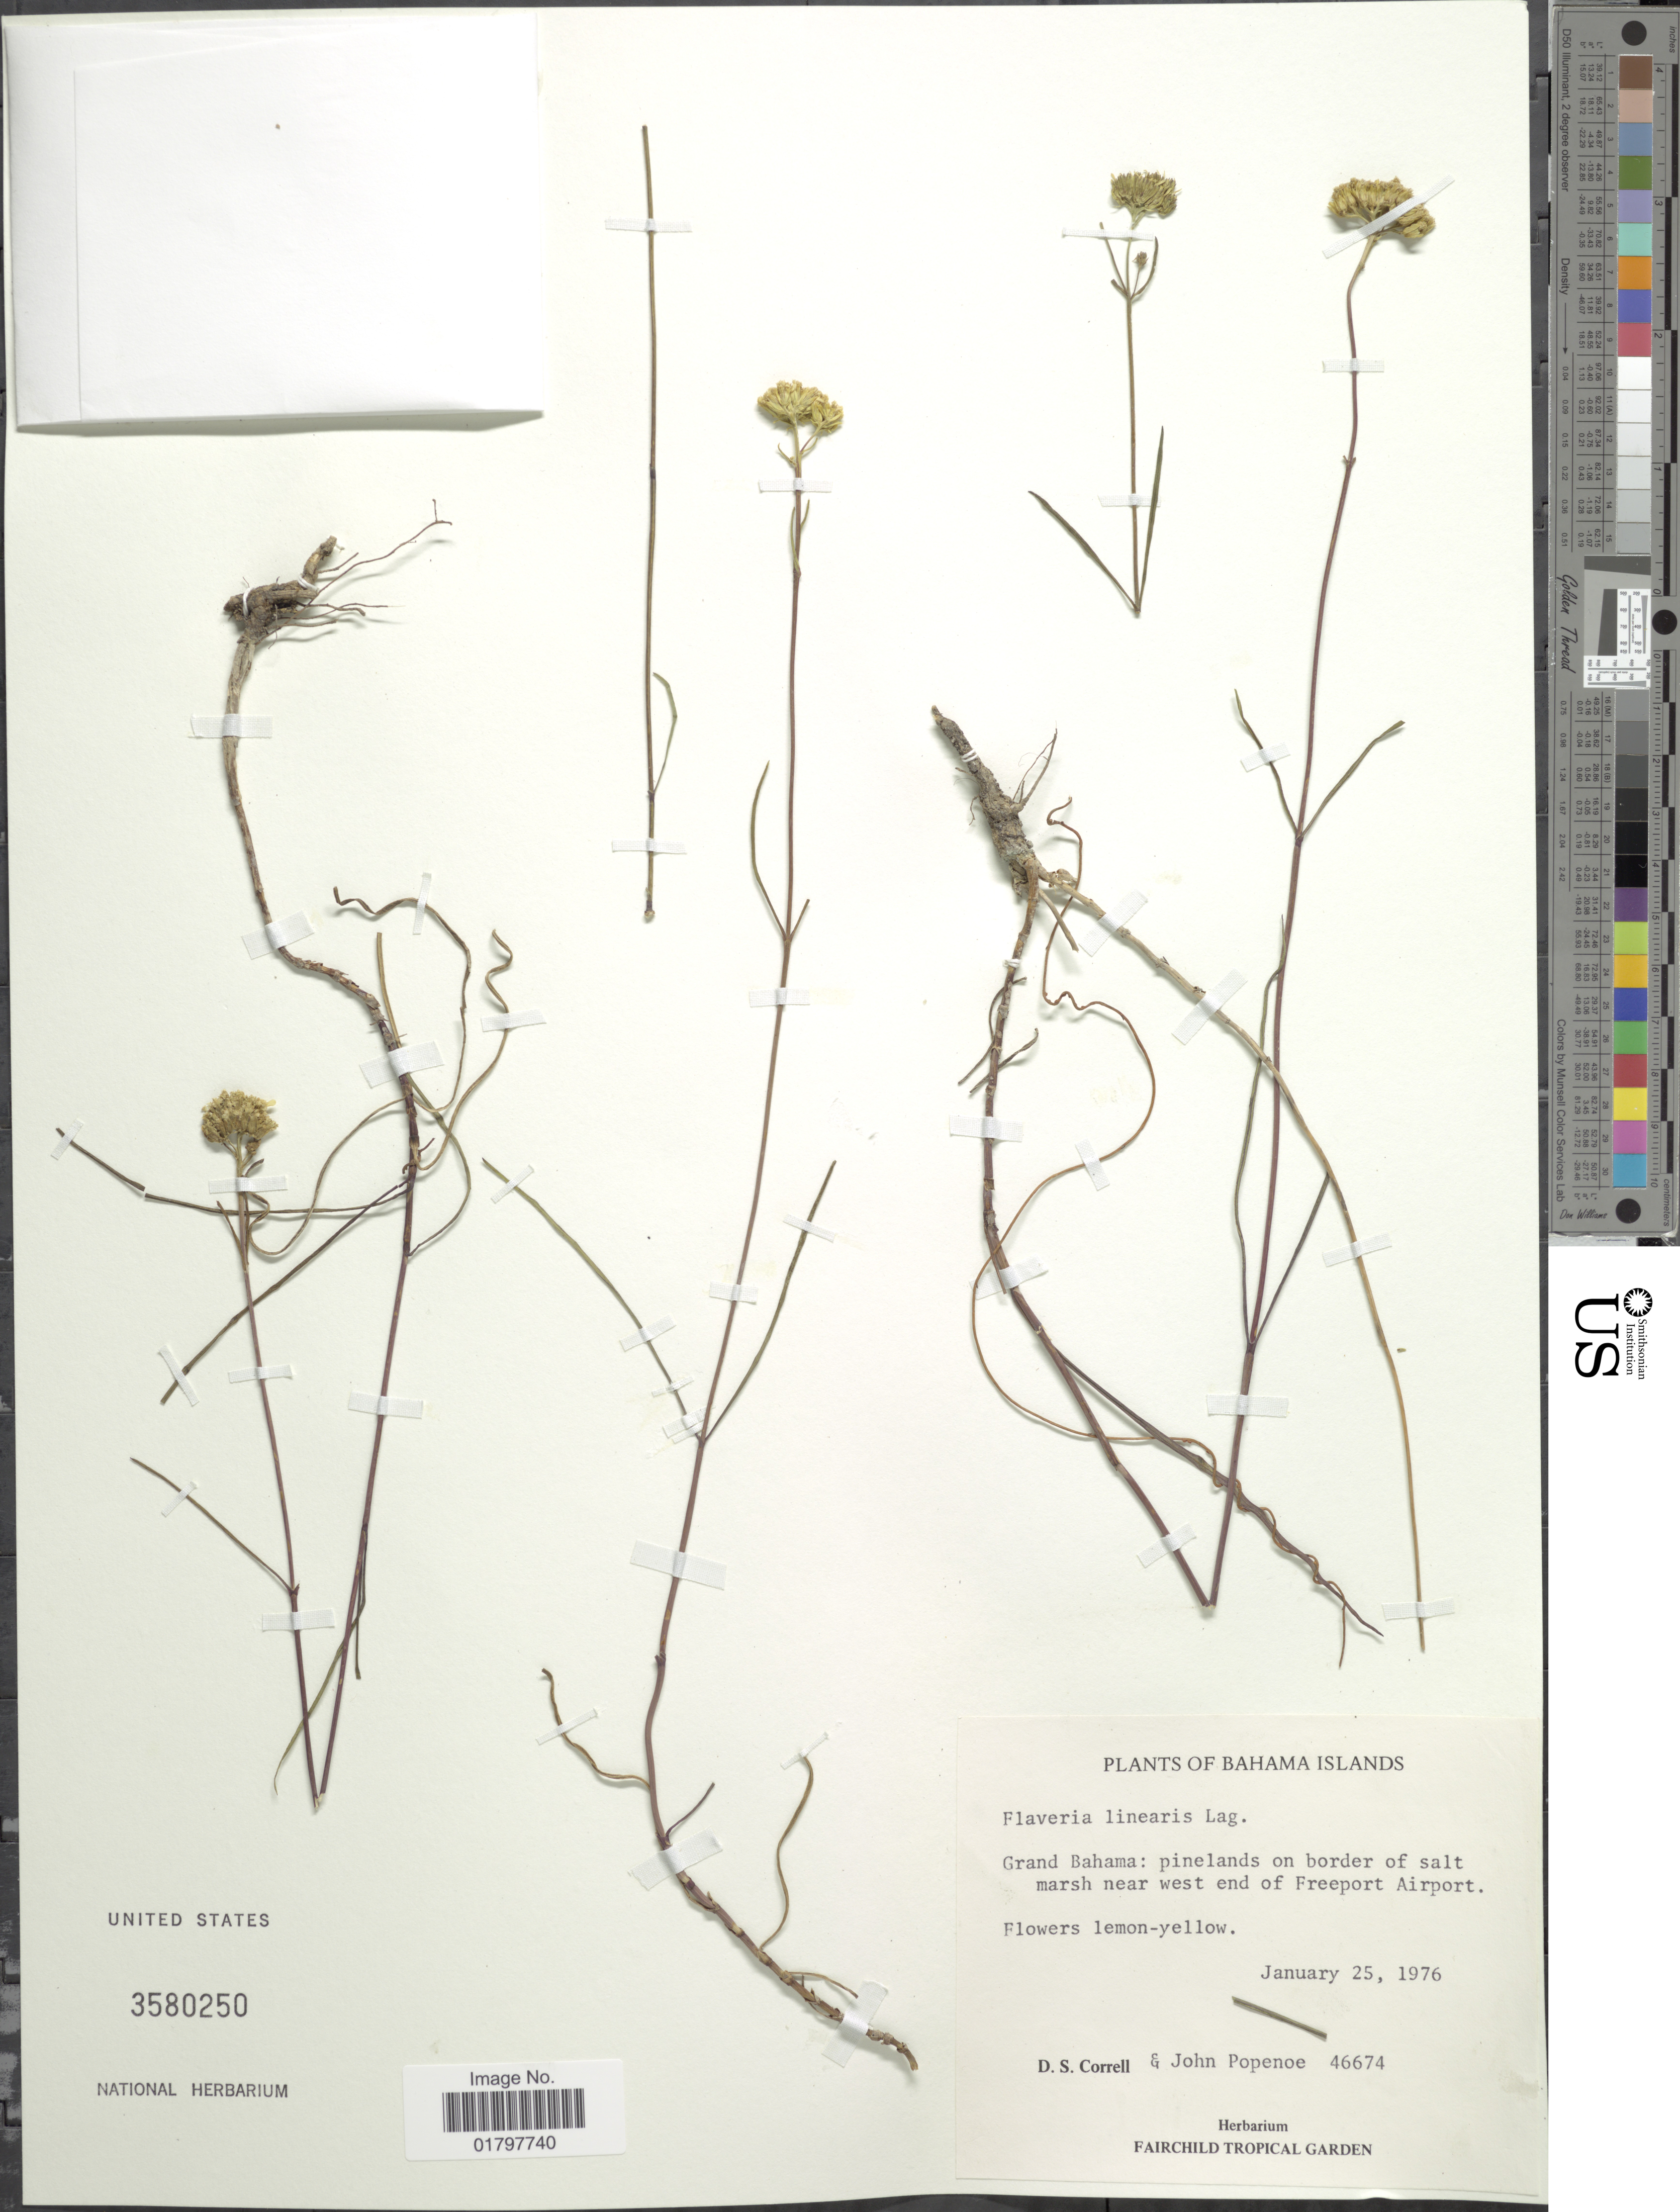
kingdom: Plantae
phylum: Tracheophyta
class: Magnoliopsida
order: Asterales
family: Asteraceae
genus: Flaveria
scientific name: Flaveria linearis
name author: Lag.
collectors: D. S. Correll & J. Popenoe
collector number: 46674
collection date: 1976-01-25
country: Bahamas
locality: Bahama Islands. Grand Bahama: pinelands on border of salt marsh near west end of Freeport Airport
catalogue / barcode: US 3580250